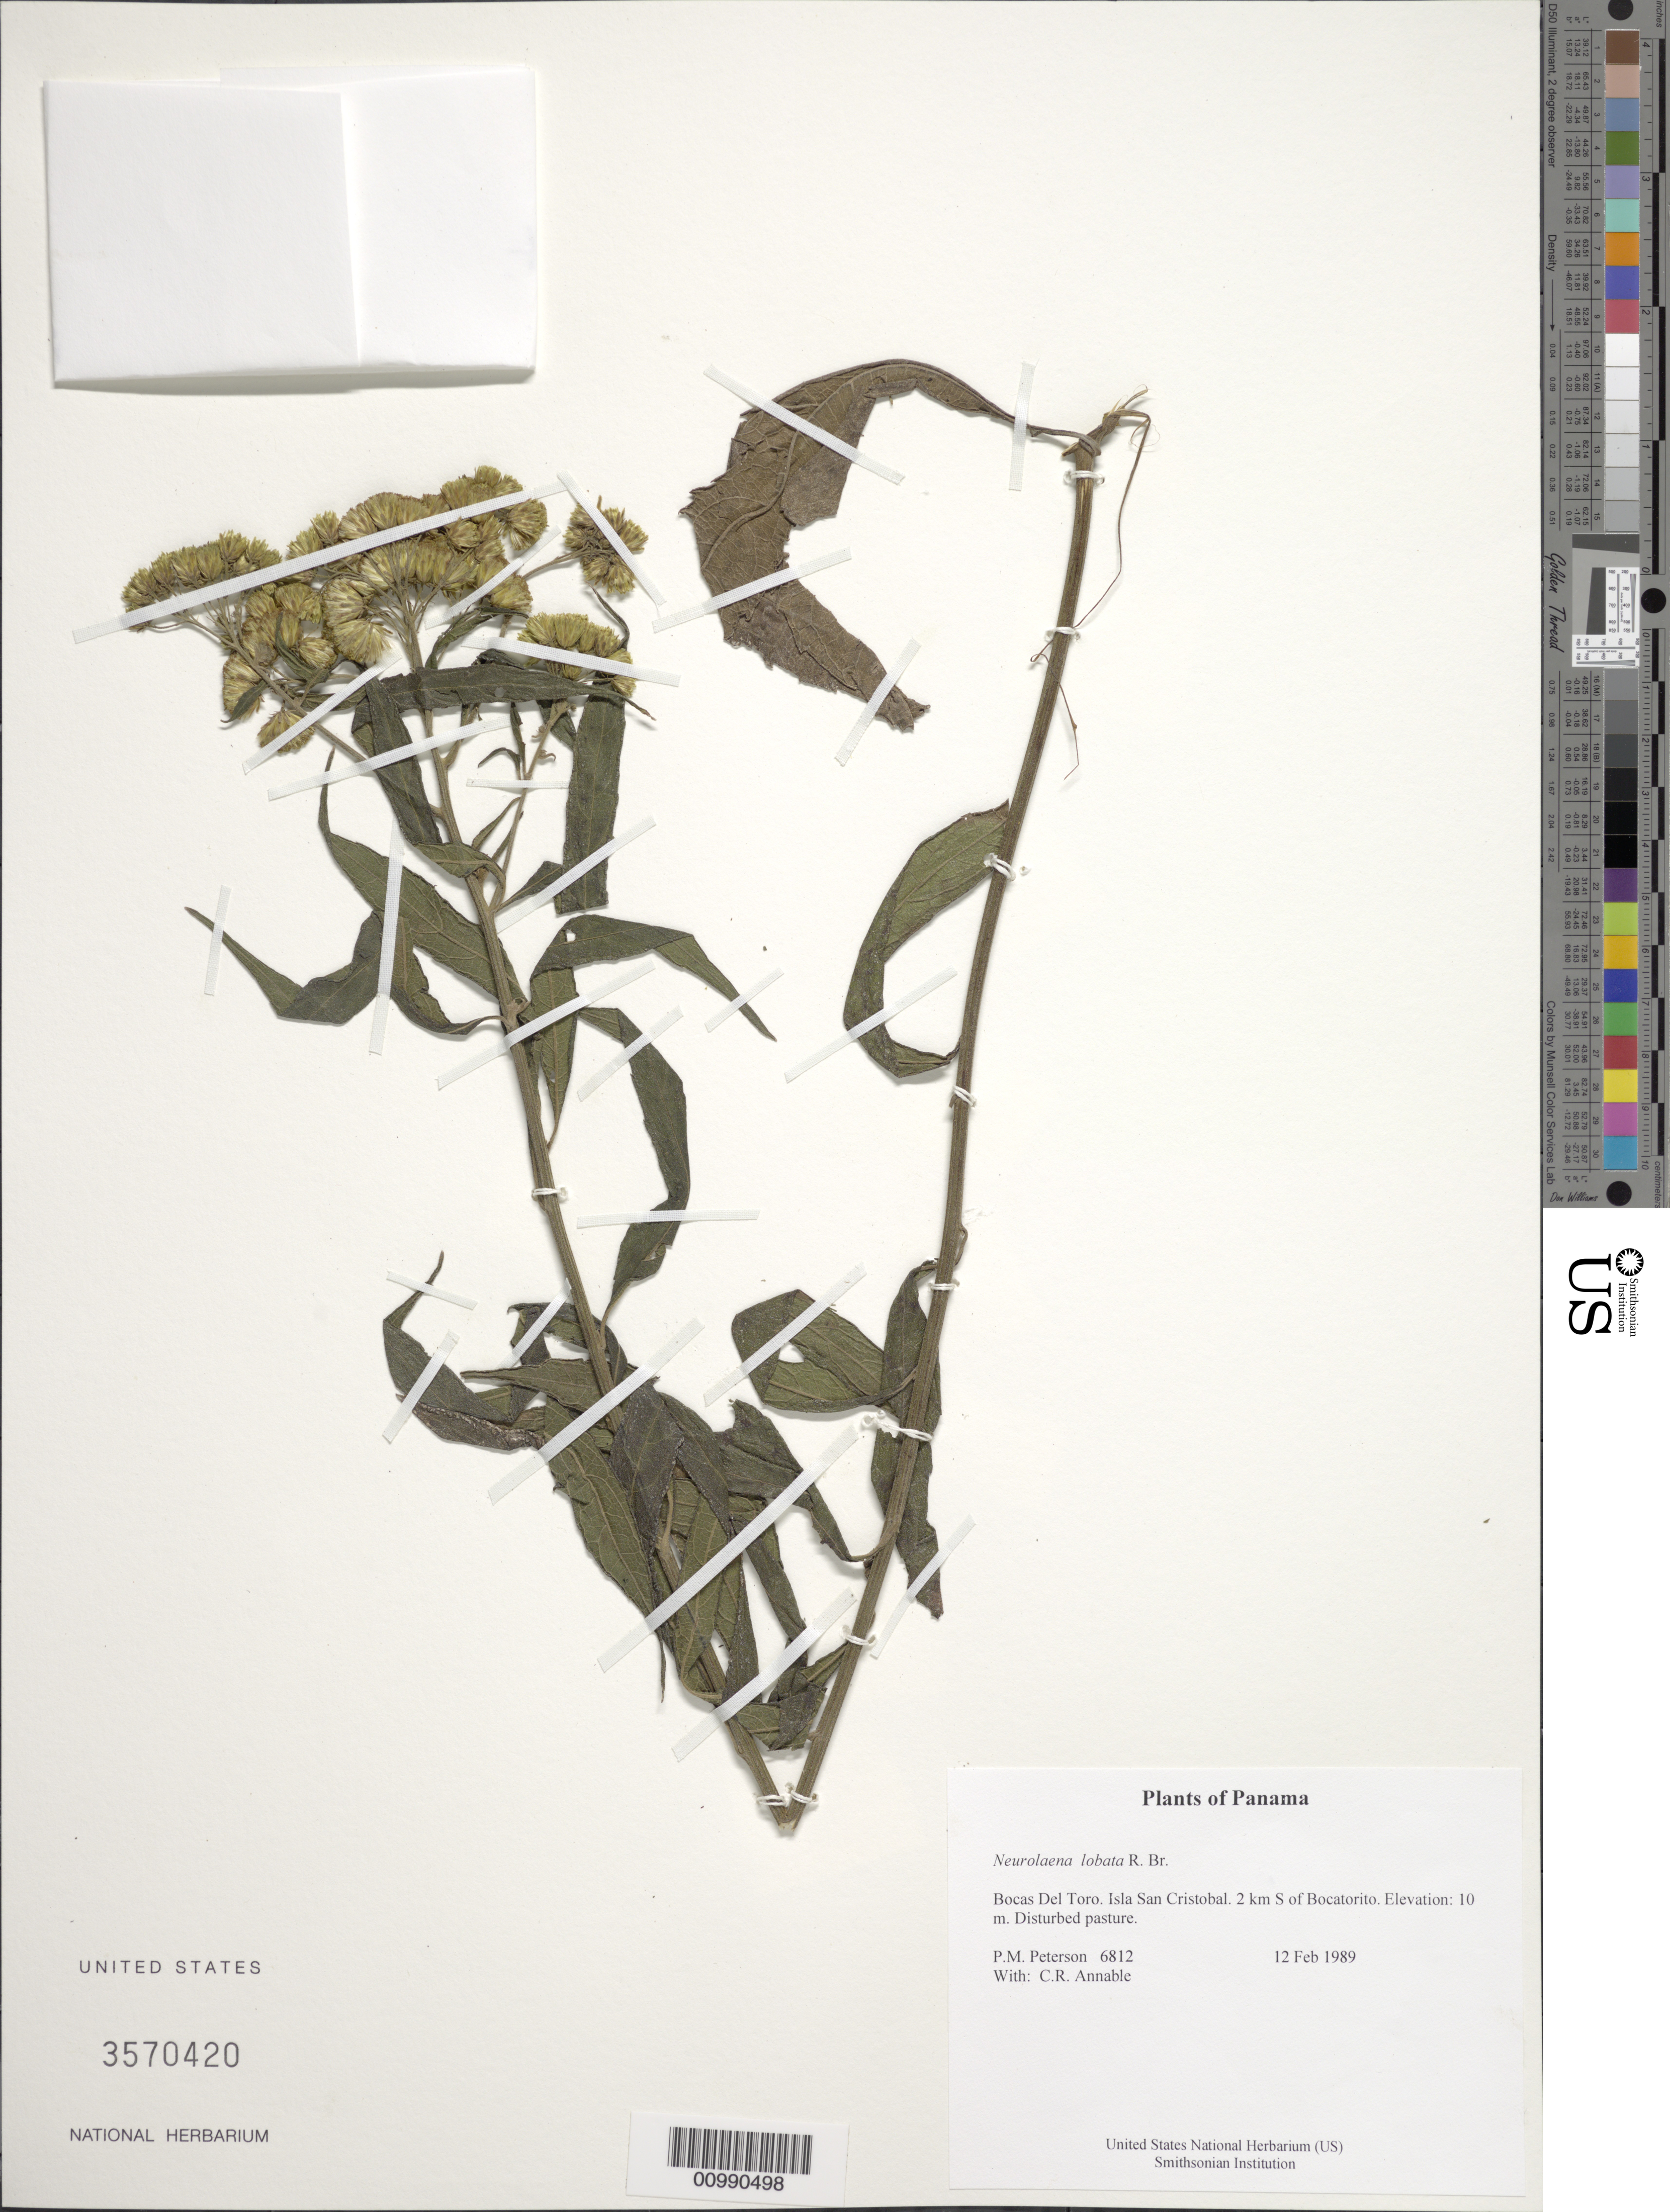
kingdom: Plantae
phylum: Tracheophyta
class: Magnoliopsida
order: Asterales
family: Asteraceae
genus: Neurolaena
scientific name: Neurolaena lobata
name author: (L.) R. Br. ex Cass.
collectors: P. M. Peterson & C. R. Annable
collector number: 06812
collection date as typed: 12 Feb 1989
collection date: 1989-02-12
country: Panama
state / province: Bocas del Toro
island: San Cristobal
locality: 2 km S of Bocatorito.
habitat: Disturbed pasture.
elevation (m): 10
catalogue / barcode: US 3570420